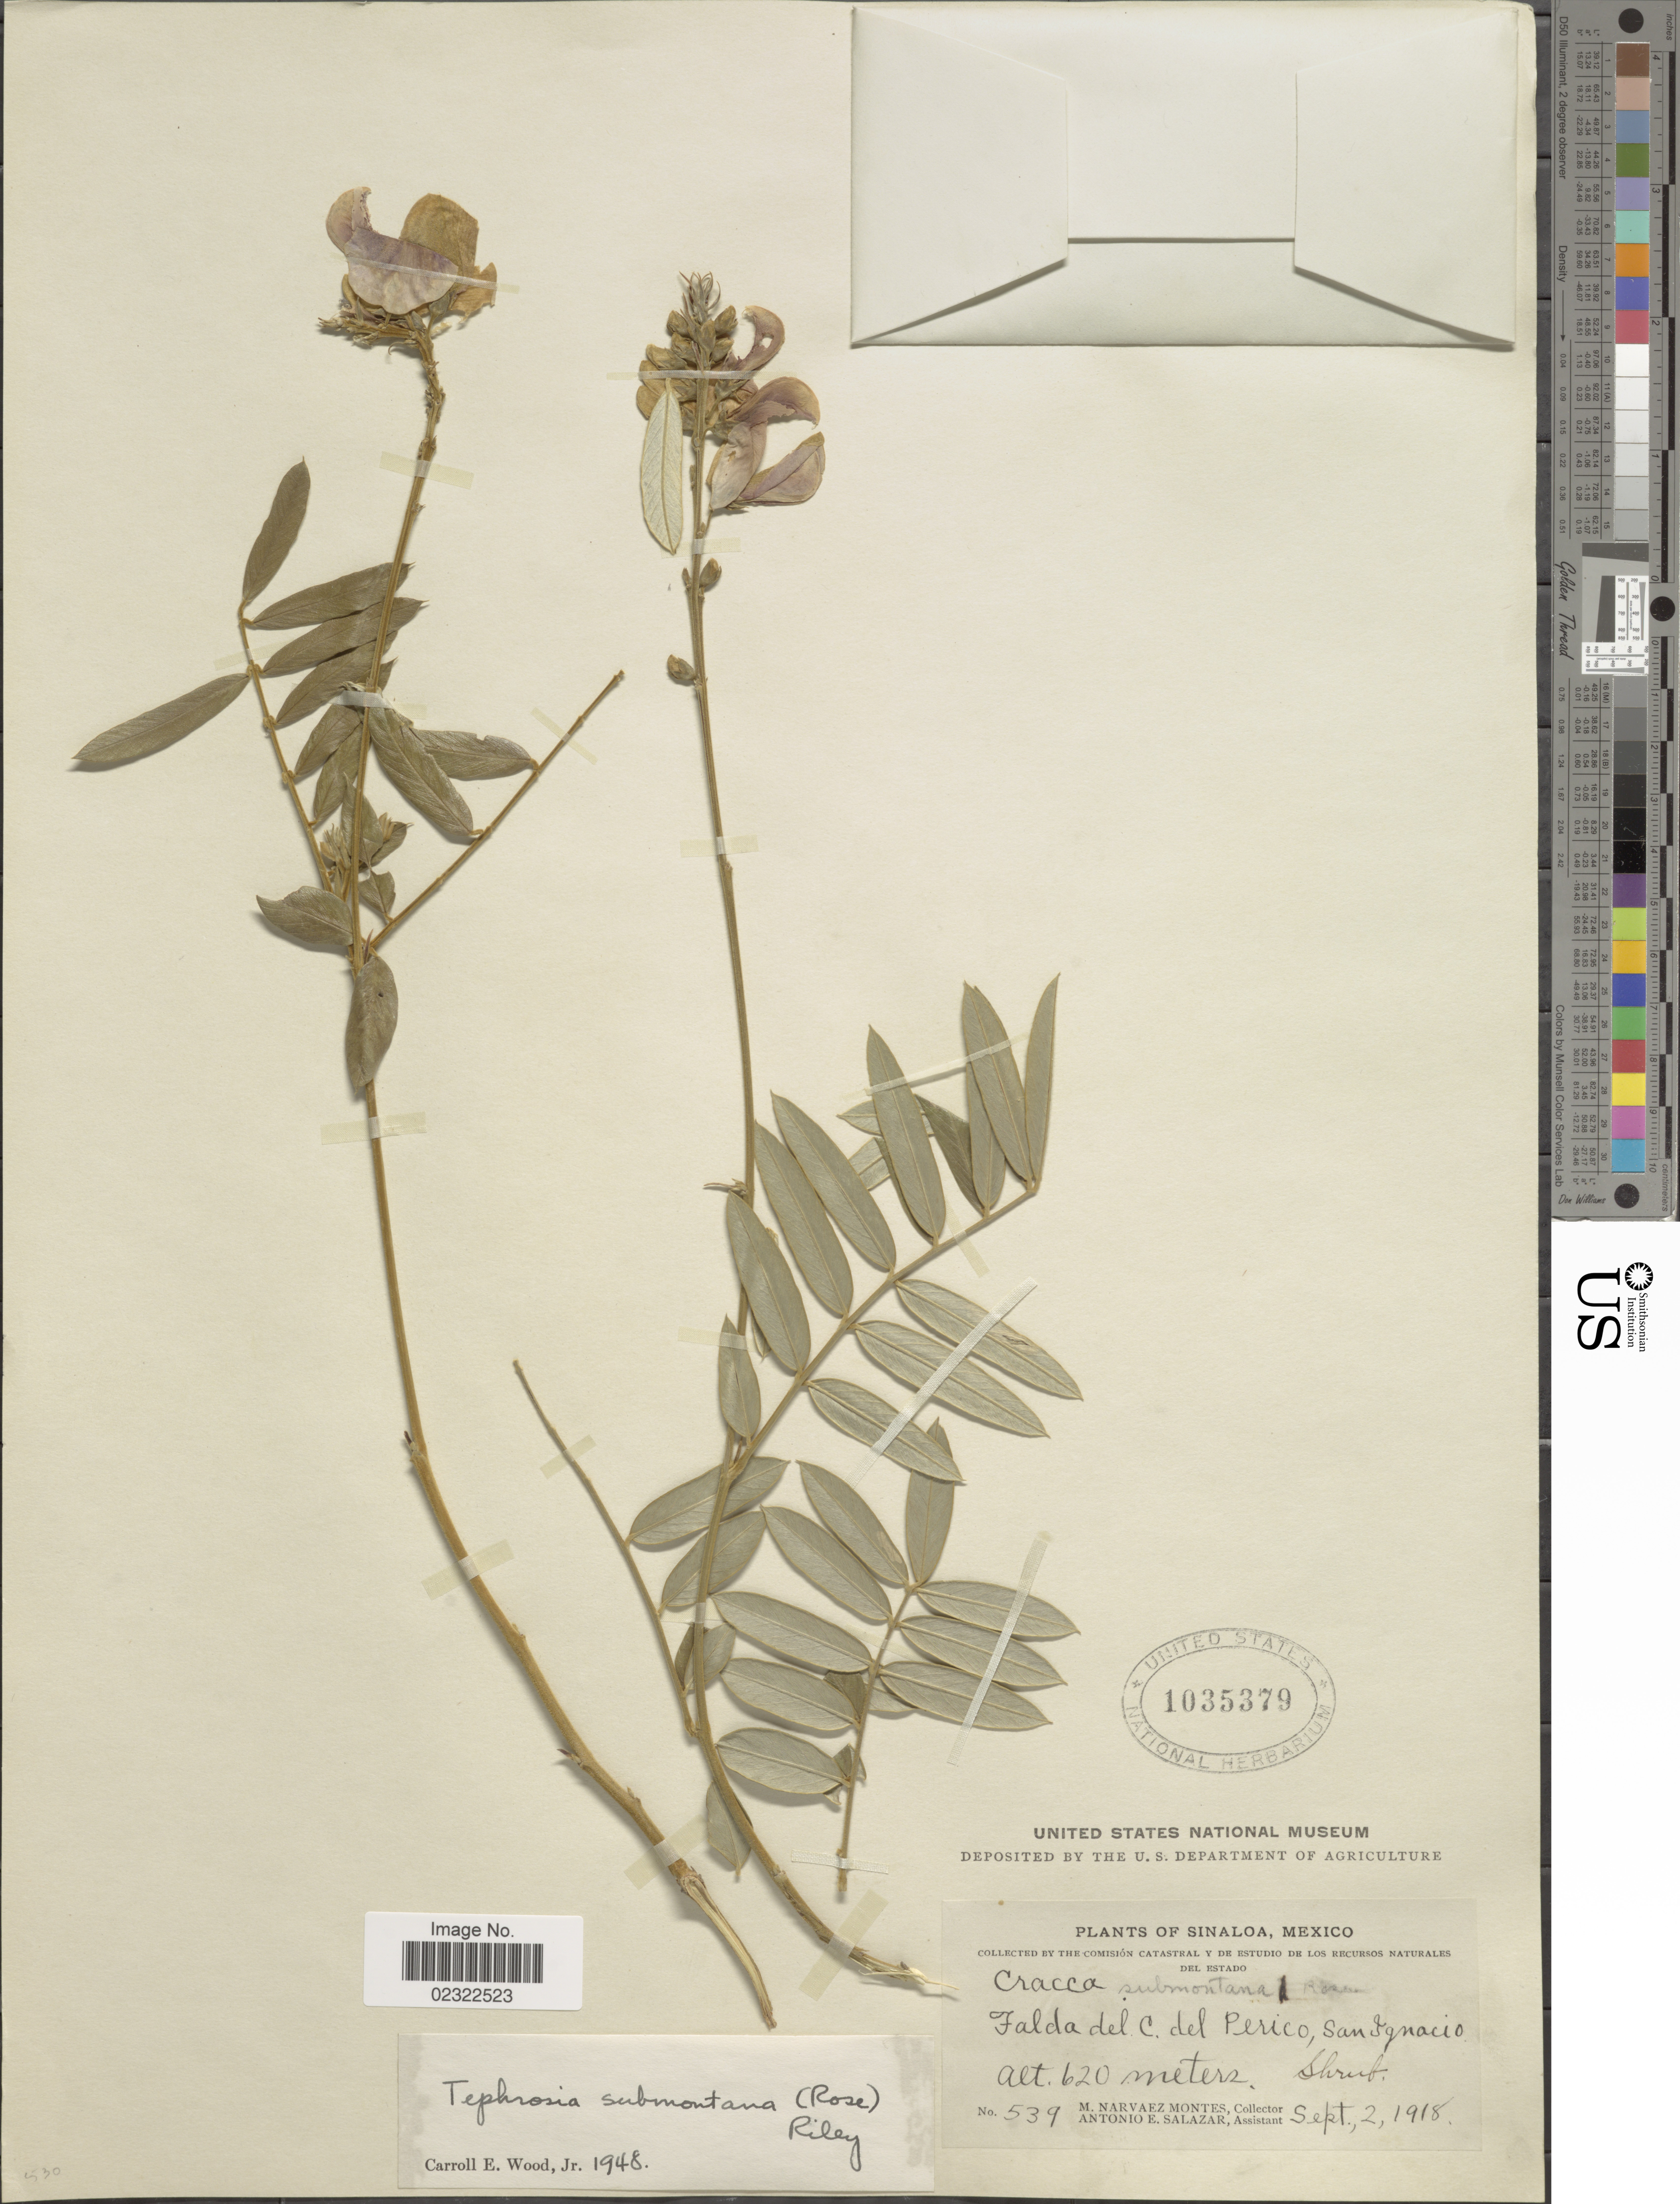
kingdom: Plantae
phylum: Tracheophyta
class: Magnoliopsida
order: Fabales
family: Fabaceae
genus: Tephrosia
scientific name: Tephrosia submontana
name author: (Rose) L. Riley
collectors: M. Narvaez-Montes & A. E. Salazar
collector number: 539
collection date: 1918-09-02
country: Mexico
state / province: Sinaloa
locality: Sinaloa, Mexico. Falda del C. del Perico, San Ignacio.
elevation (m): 620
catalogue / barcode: US 1035379